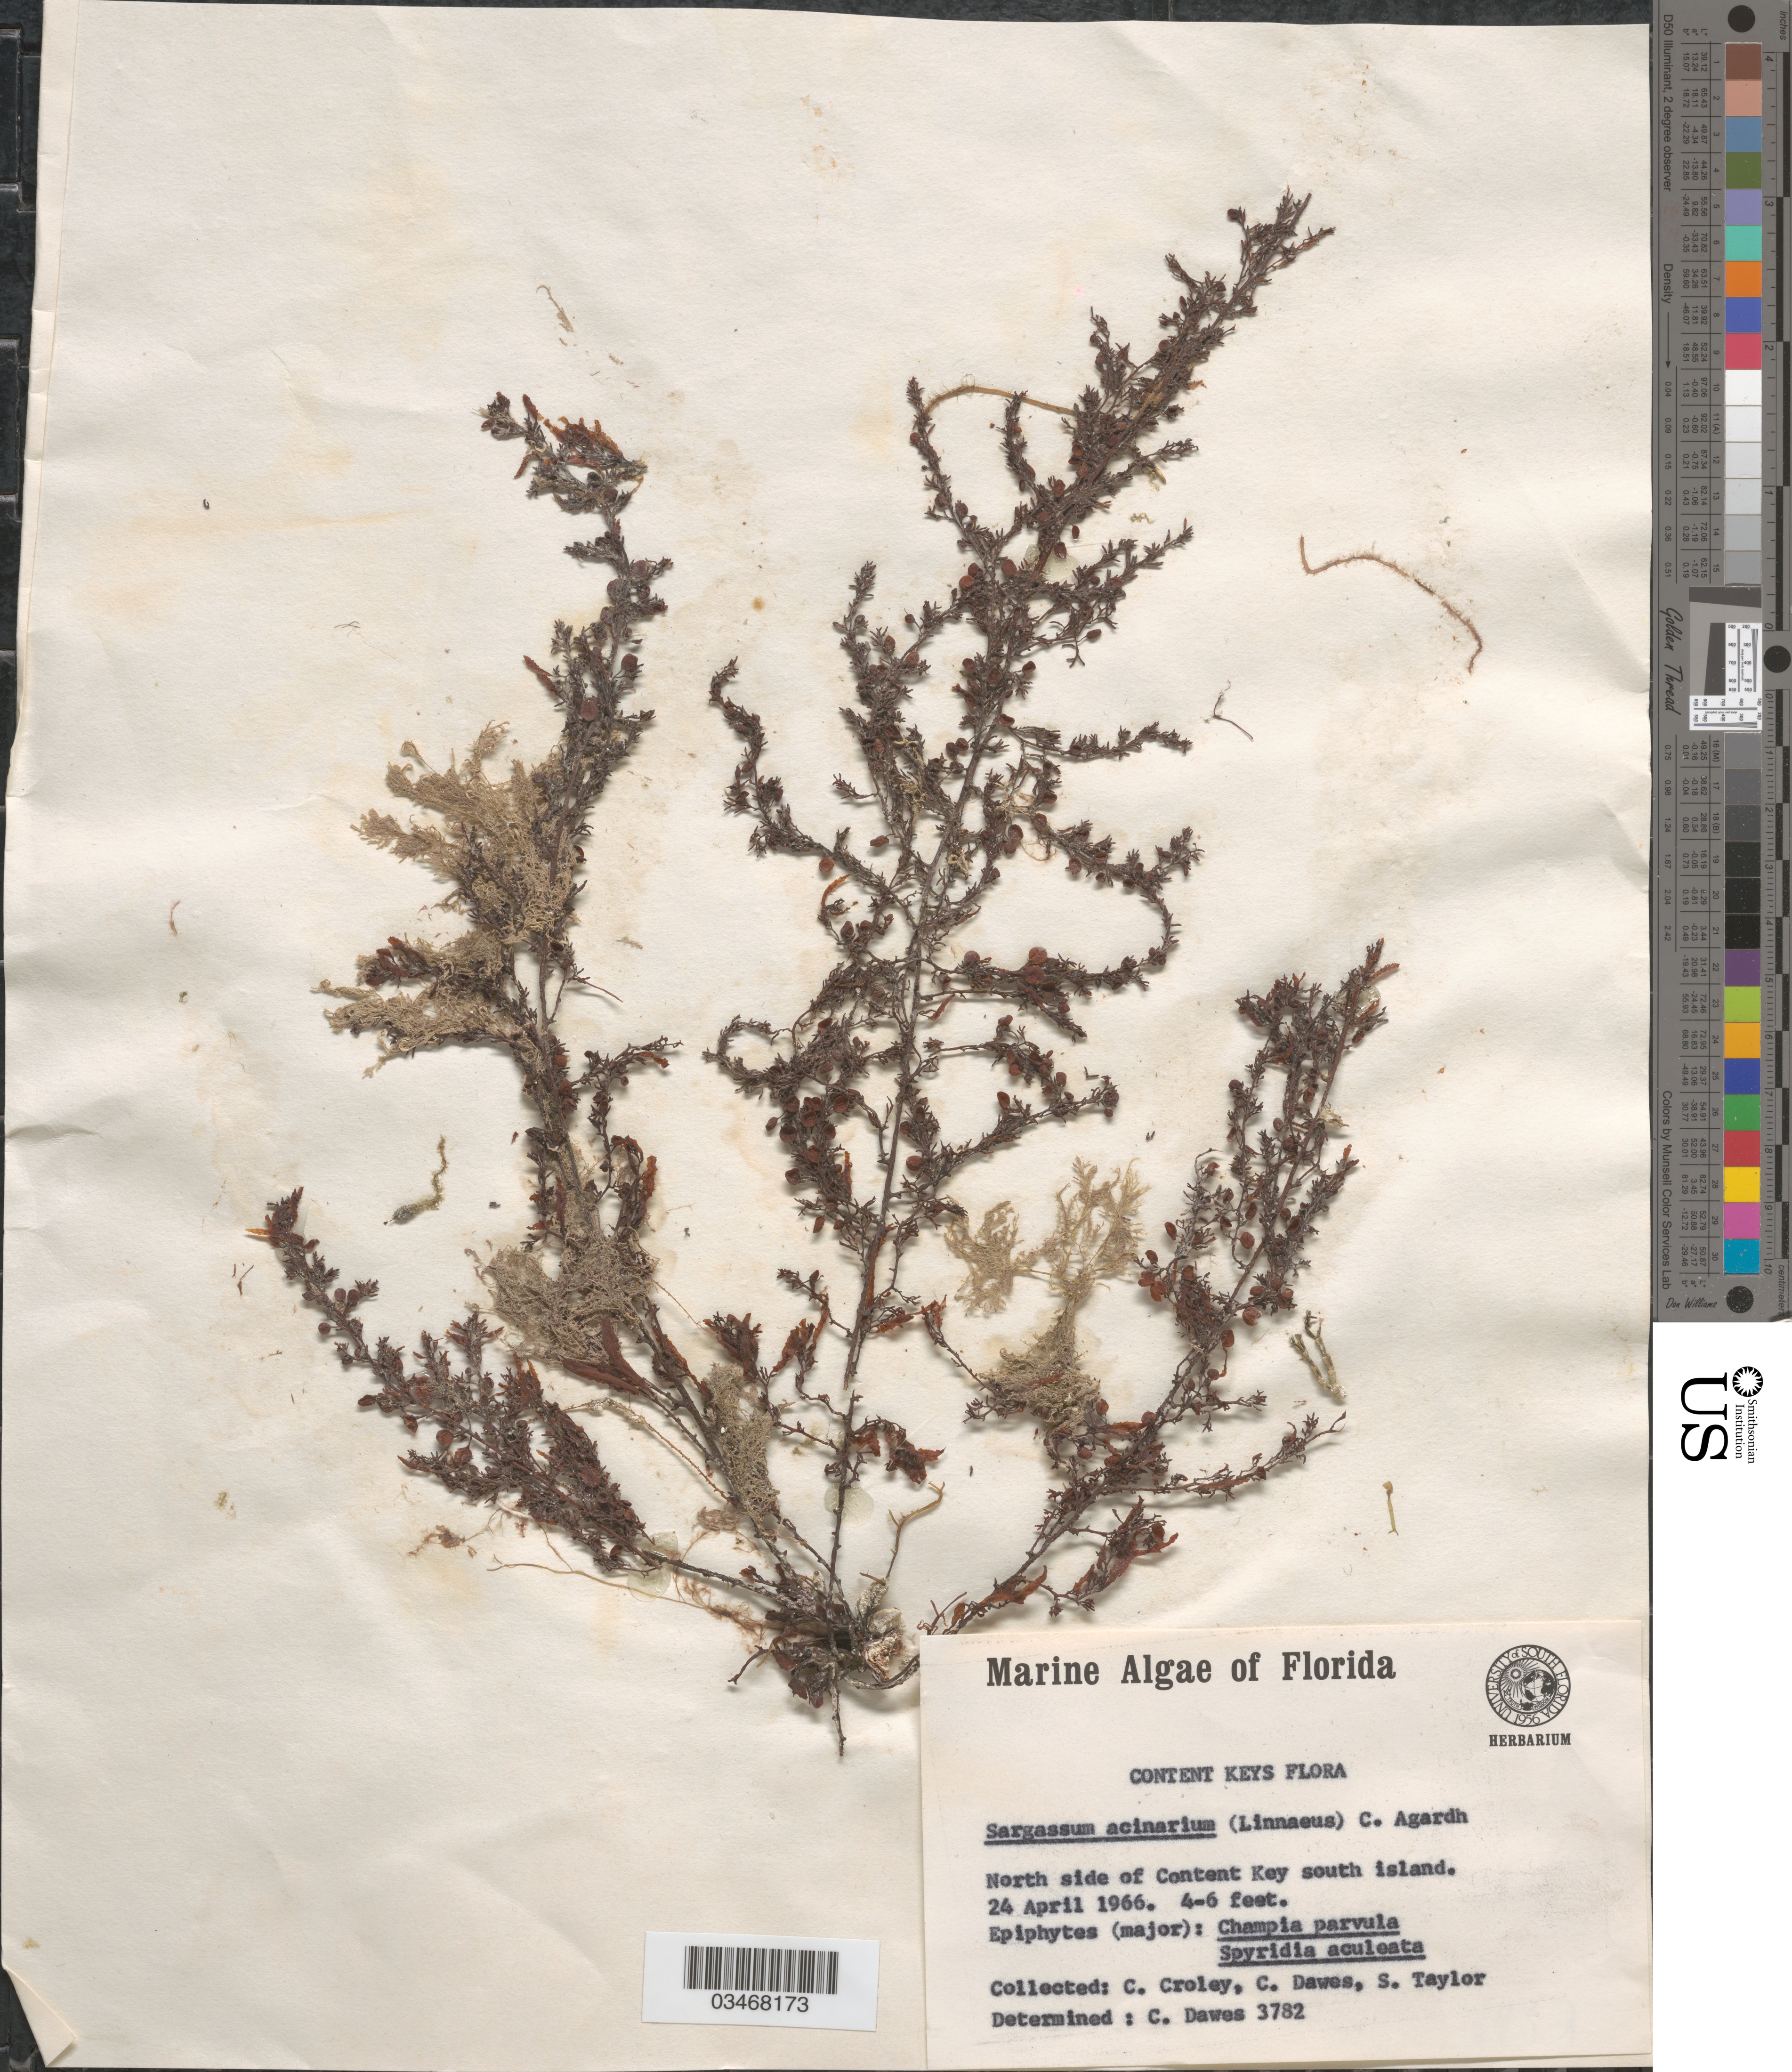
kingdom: Chromista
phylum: Ochrophyta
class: Phaeophyceae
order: Fucales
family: Sargassaceae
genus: Sargassum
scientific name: Sargassum acinarium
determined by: Dawes, C. J.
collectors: C. Croley, J. v. B. & C. J. Dawes & S. Taylor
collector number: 3782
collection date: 1966-04-24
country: United States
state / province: Florida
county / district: Monroe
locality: North side of Content Key south island.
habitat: Epiphytes (major): Champia parvula, Spyridia aculeata.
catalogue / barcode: US 220397